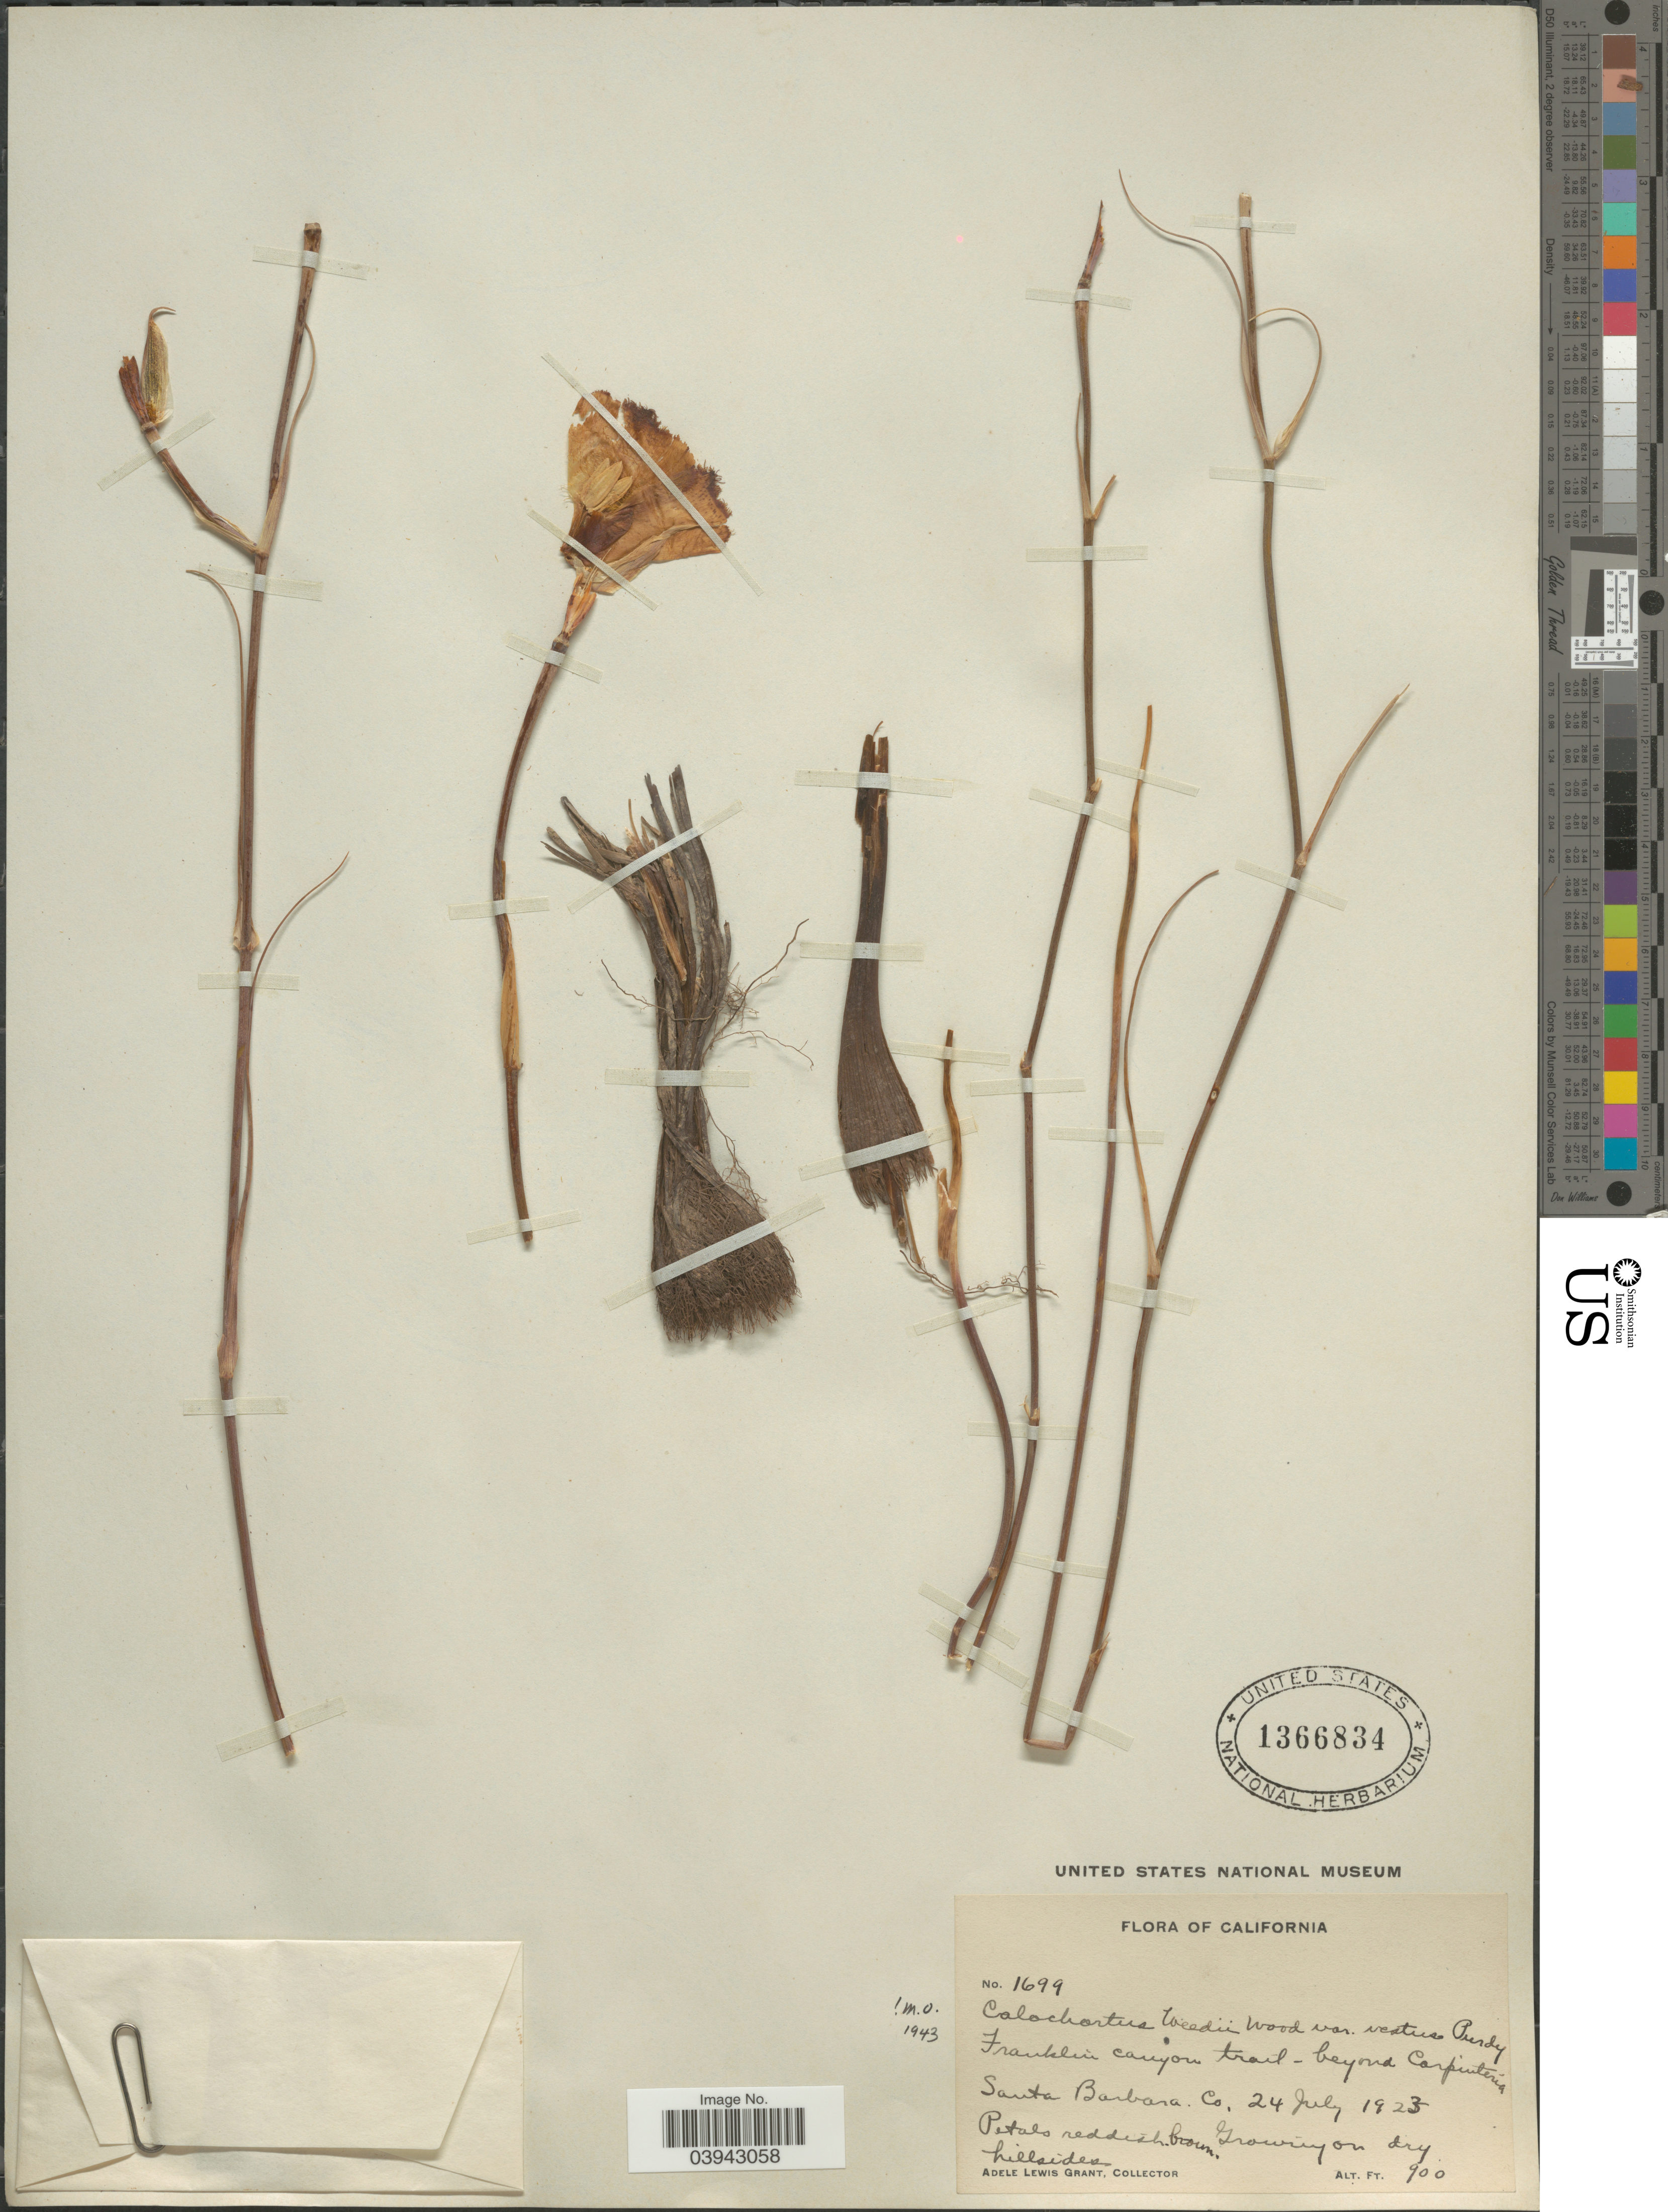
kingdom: Plantae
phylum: Tracheophyta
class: Liliopsida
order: Liliales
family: Liliaceae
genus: Calochortus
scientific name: Calochortus weedii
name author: Alph. Wood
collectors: A. L. Grant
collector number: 1699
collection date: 1923-07-24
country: United States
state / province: California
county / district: Santa Barbara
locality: Franklin canyon trail - beyond Carpintería Santa Barbara. Co.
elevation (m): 274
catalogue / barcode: US 1366834